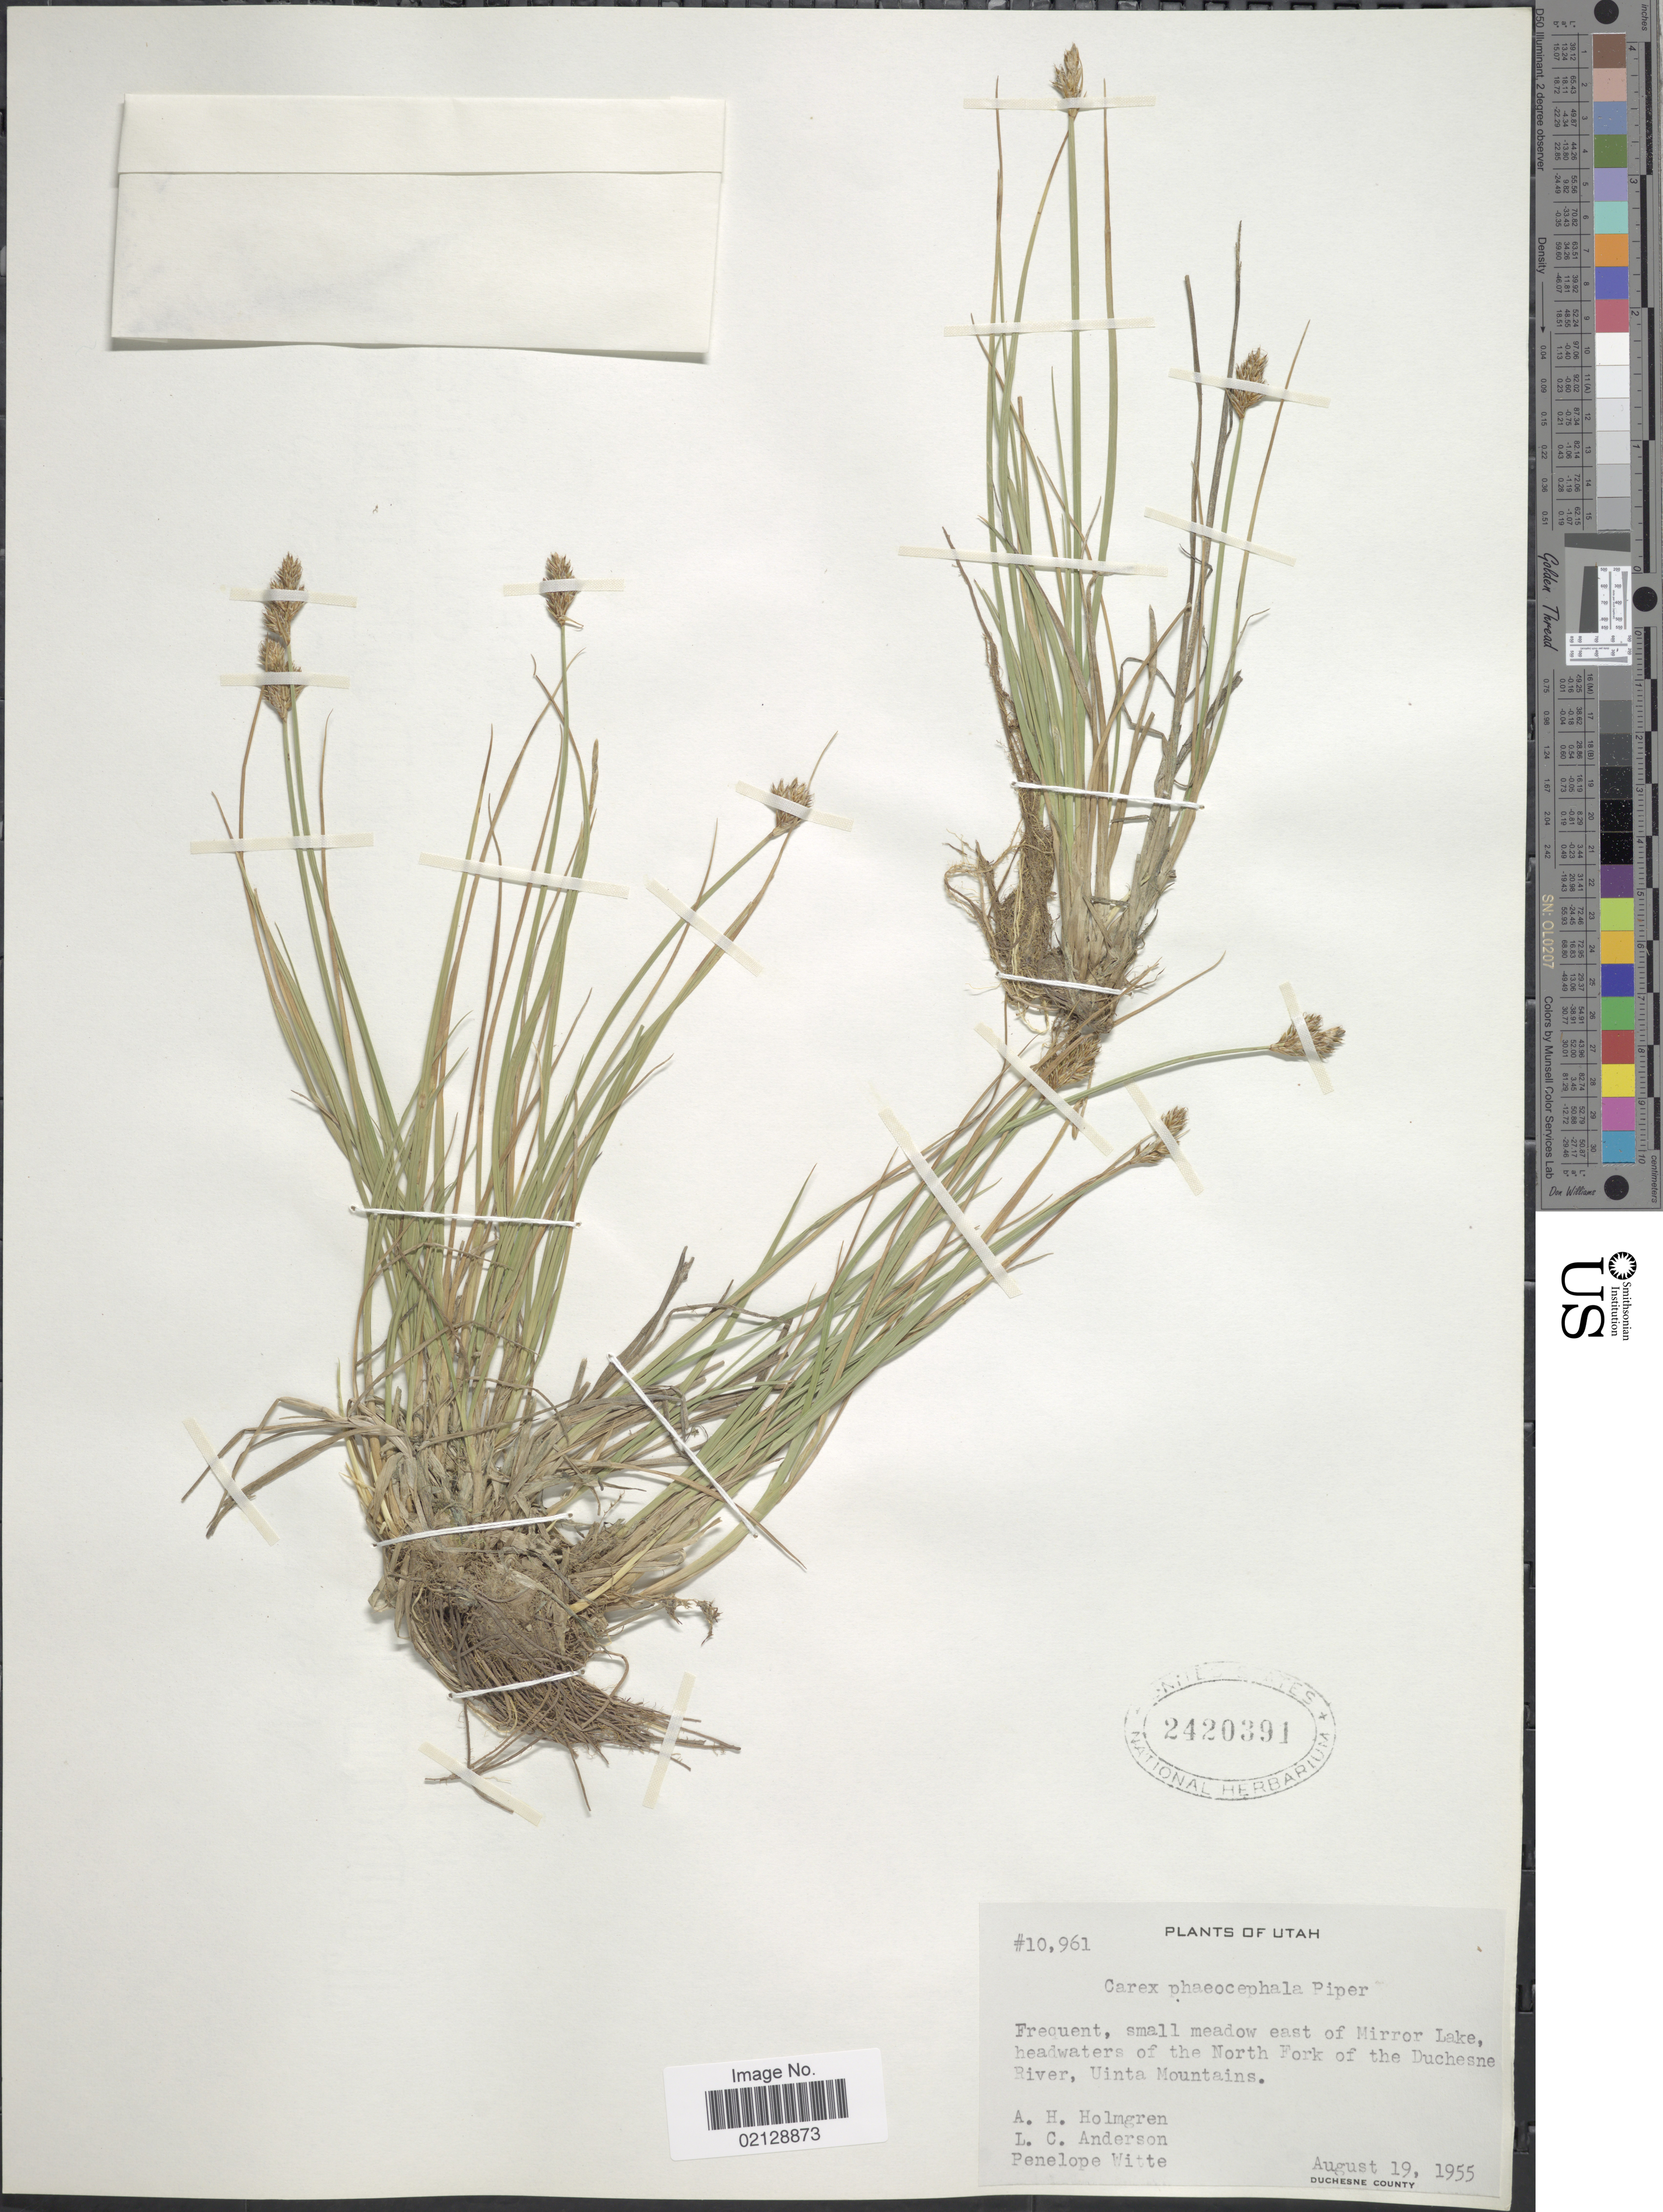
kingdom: Plantae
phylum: Tracheophyta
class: Liliopsida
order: Poales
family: Cyperaceae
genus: Carex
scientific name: Carex phaeocephala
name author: Piper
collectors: A. H. Holmgren, L. C. Anderson & P. Witte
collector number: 10961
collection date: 1955-08-19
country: United States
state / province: Utah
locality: Small meadow east of Mirror Lake, headwater of the North Fork of the Duchesne River, Uinta Mountains, Buchesnes County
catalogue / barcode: US 2420391